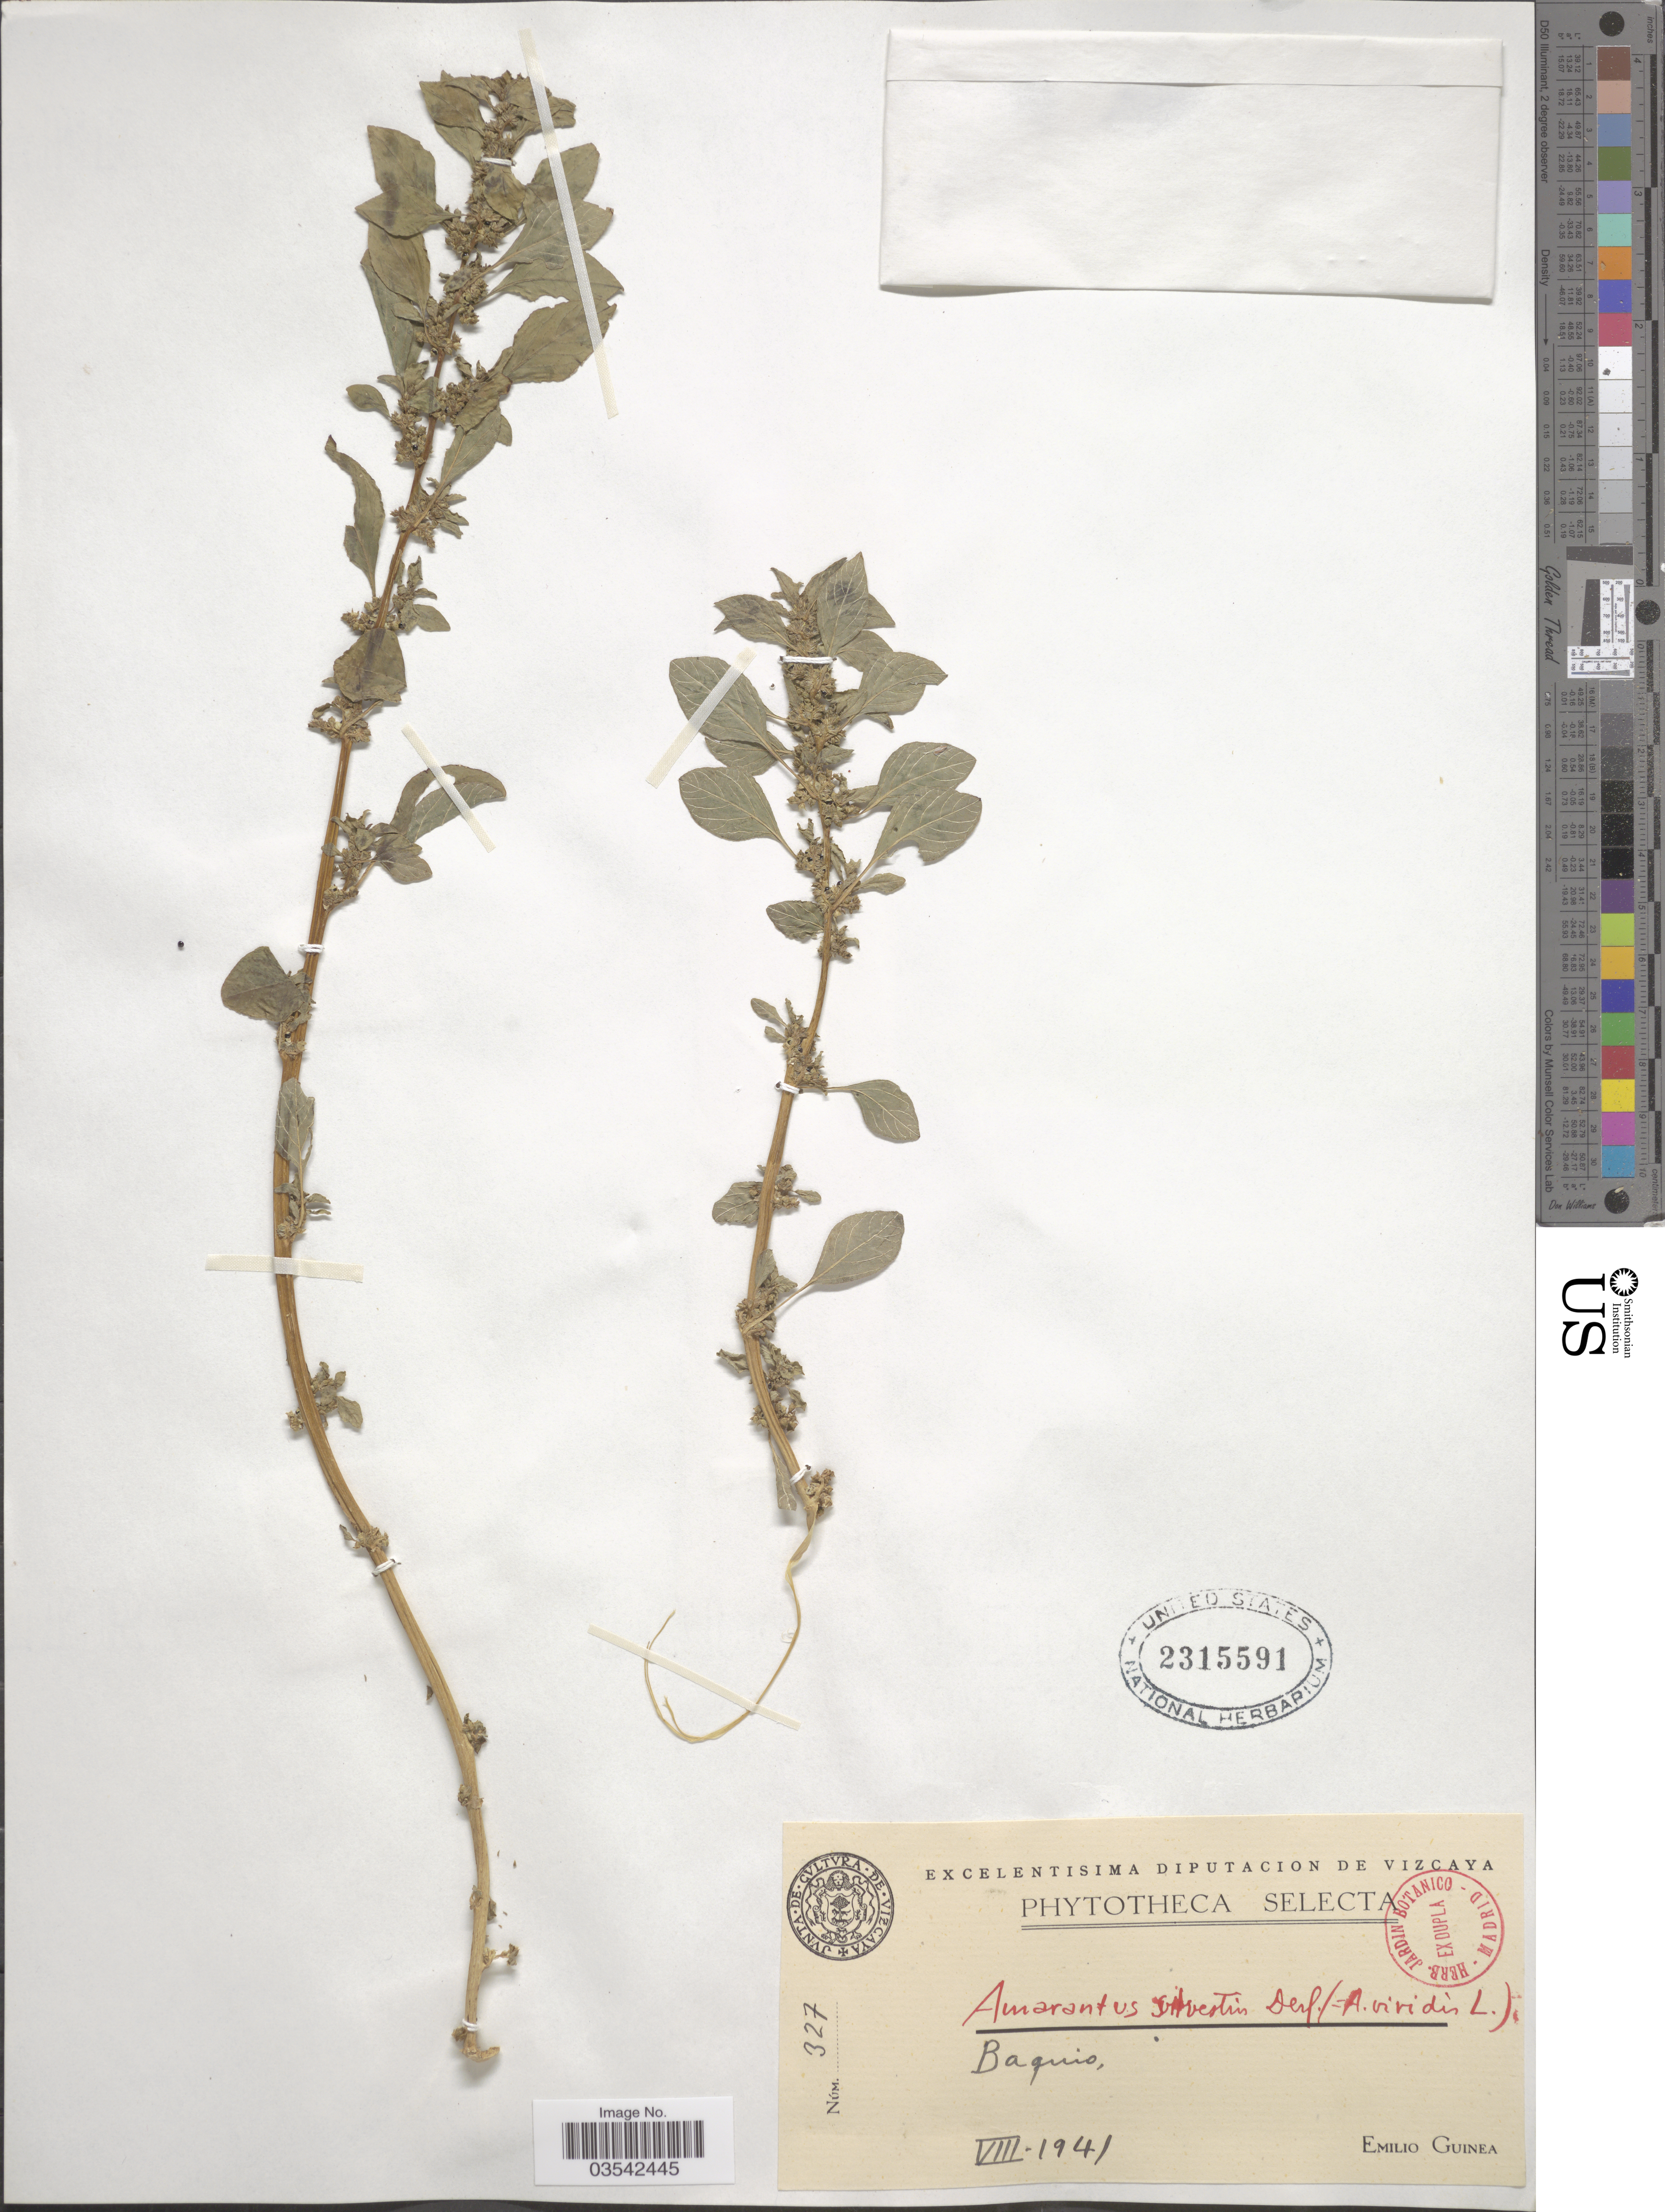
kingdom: Plantae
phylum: Tracheophyta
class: Magnoliopsida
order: Caryophyllales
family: Amaranthaceae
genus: Amaranthus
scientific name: Amaranthus sylvestris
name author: Desf.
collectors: E. Guinea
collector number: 327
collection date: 1941-08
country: Spain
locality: Baquio.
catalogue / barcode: US 2315591